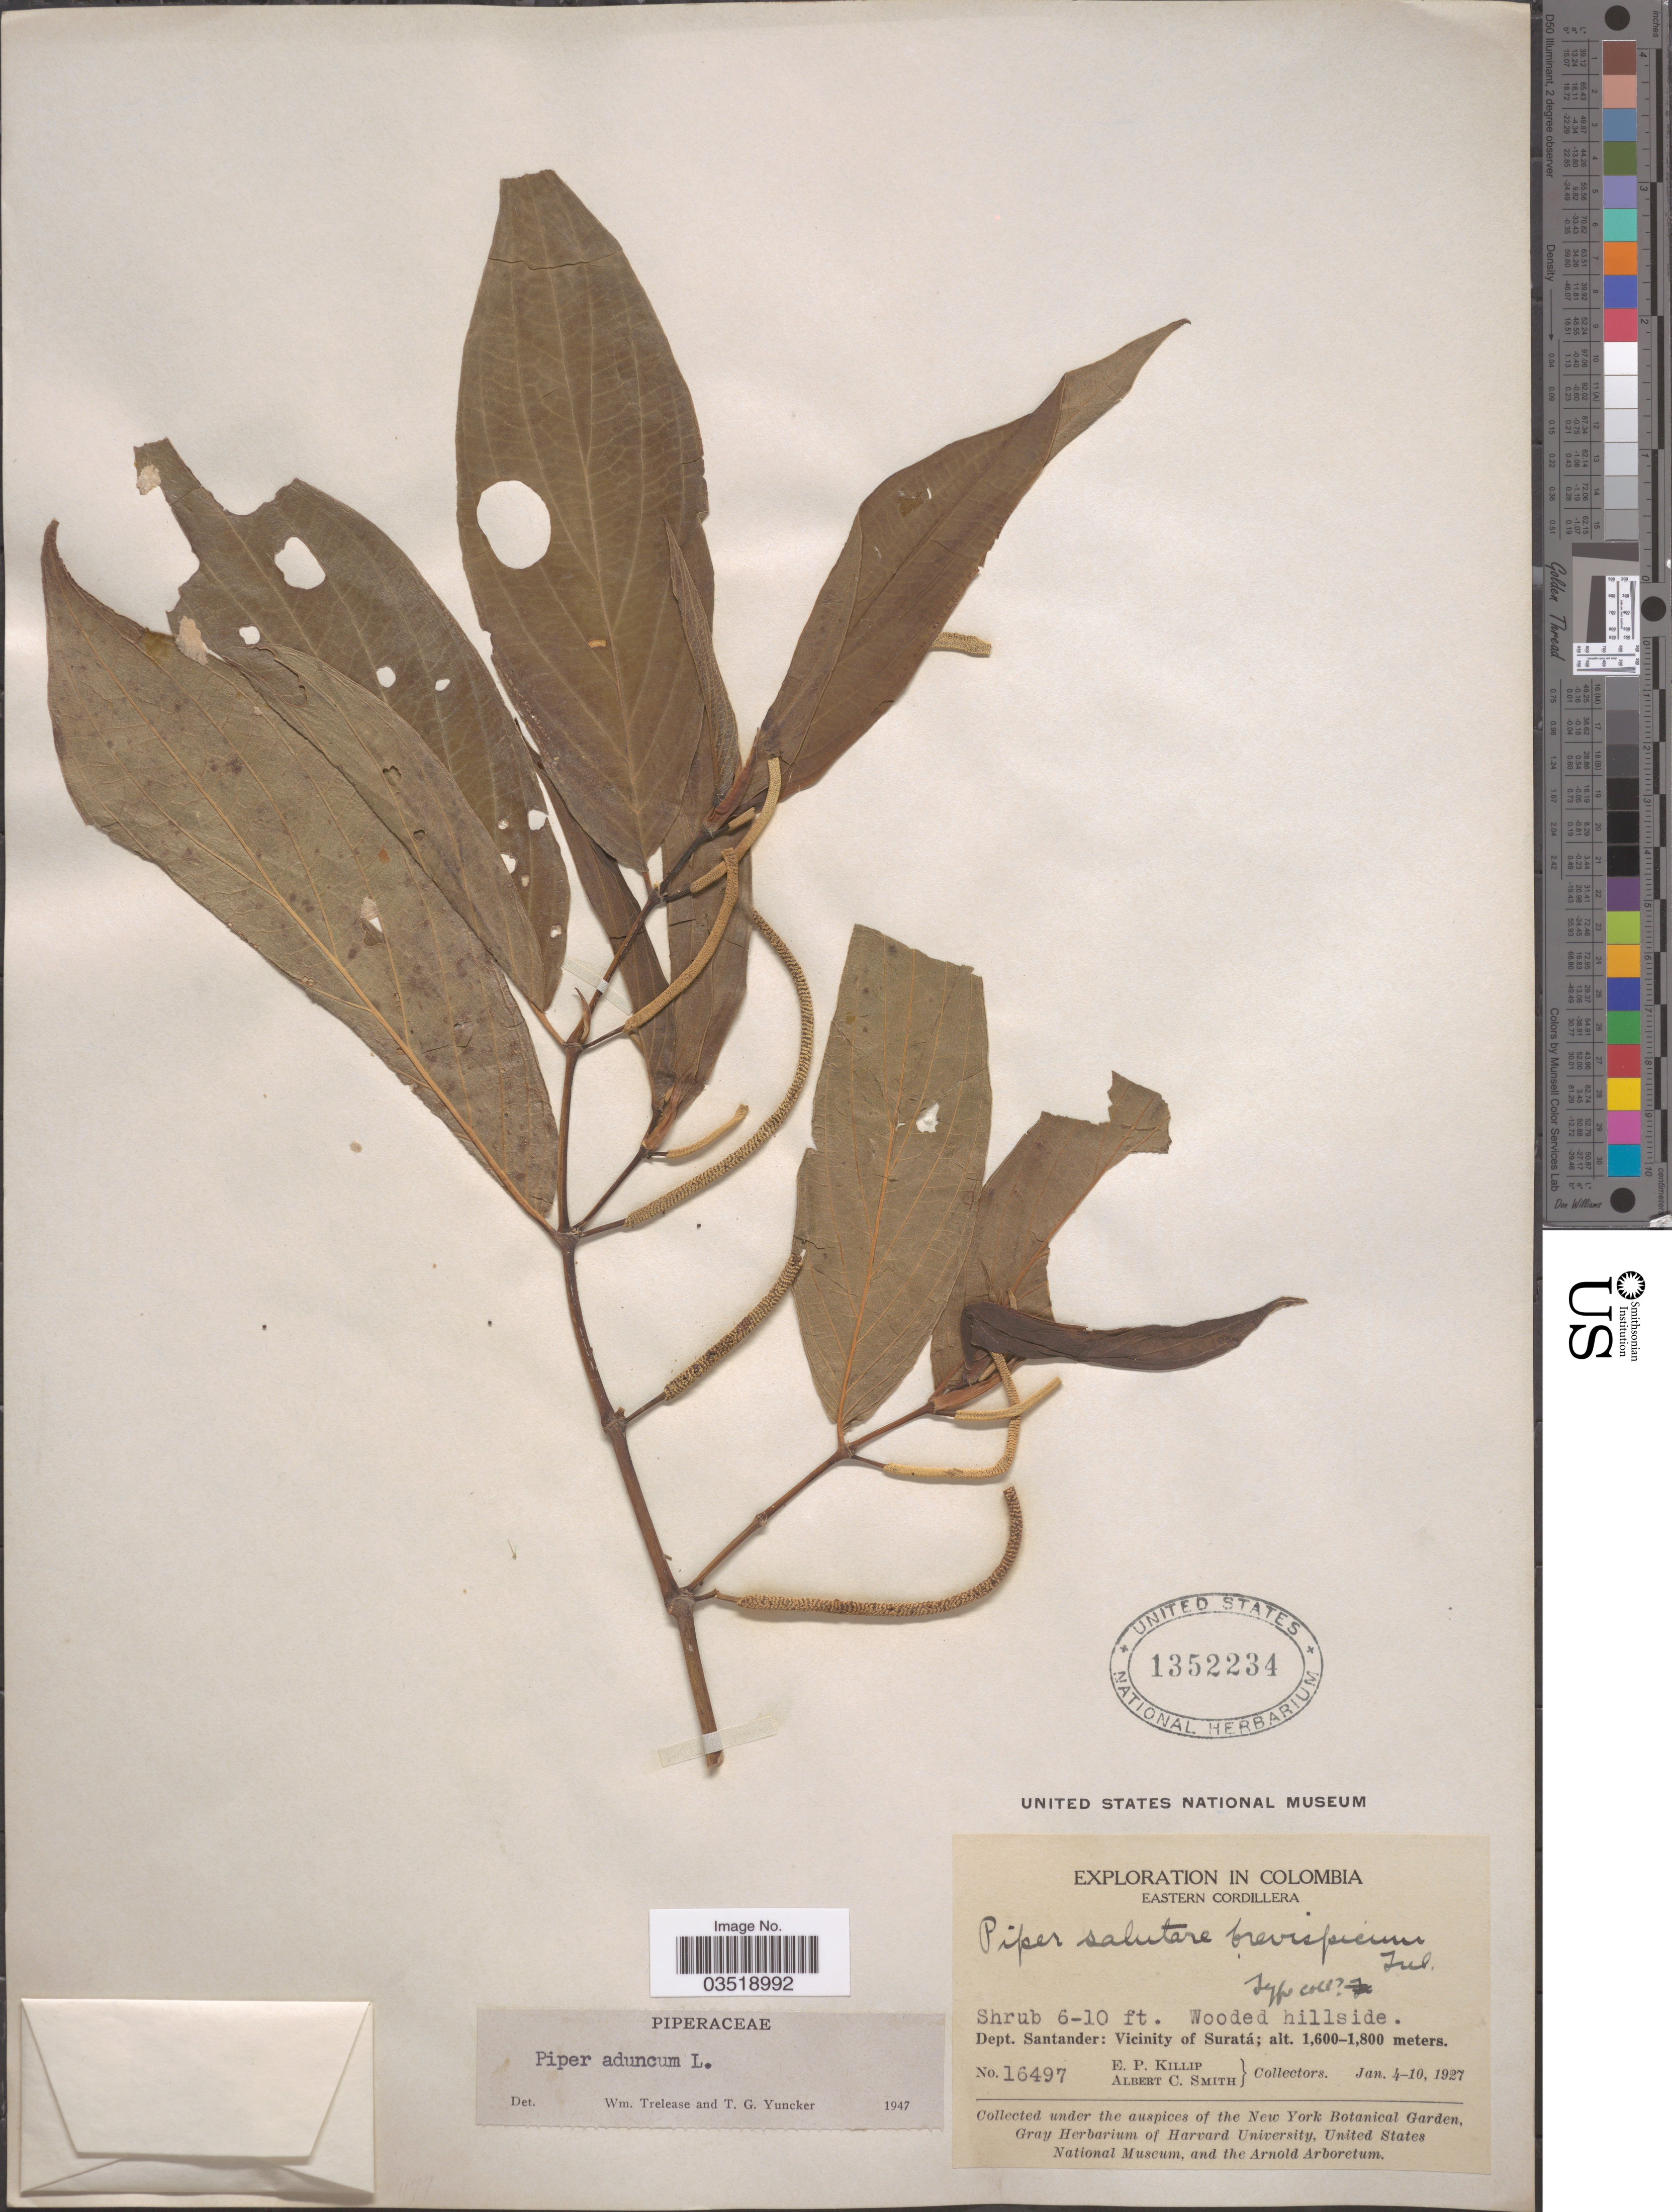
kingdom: Plantae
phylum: Tracheophyta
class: Magnoliopsida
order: Piperales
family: Piperaceae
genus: Piper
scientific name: Piper aduncum var. aduncum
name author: L.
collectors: E. P. Killip & A. C. Smith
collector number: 16497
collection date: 1927-01-04/1927-01-10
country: Colombia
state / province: Santander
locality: Eastern Cordillera. Dept. Santander: Vicinity of Suratá.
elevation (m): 1600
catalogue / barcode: US 1352234